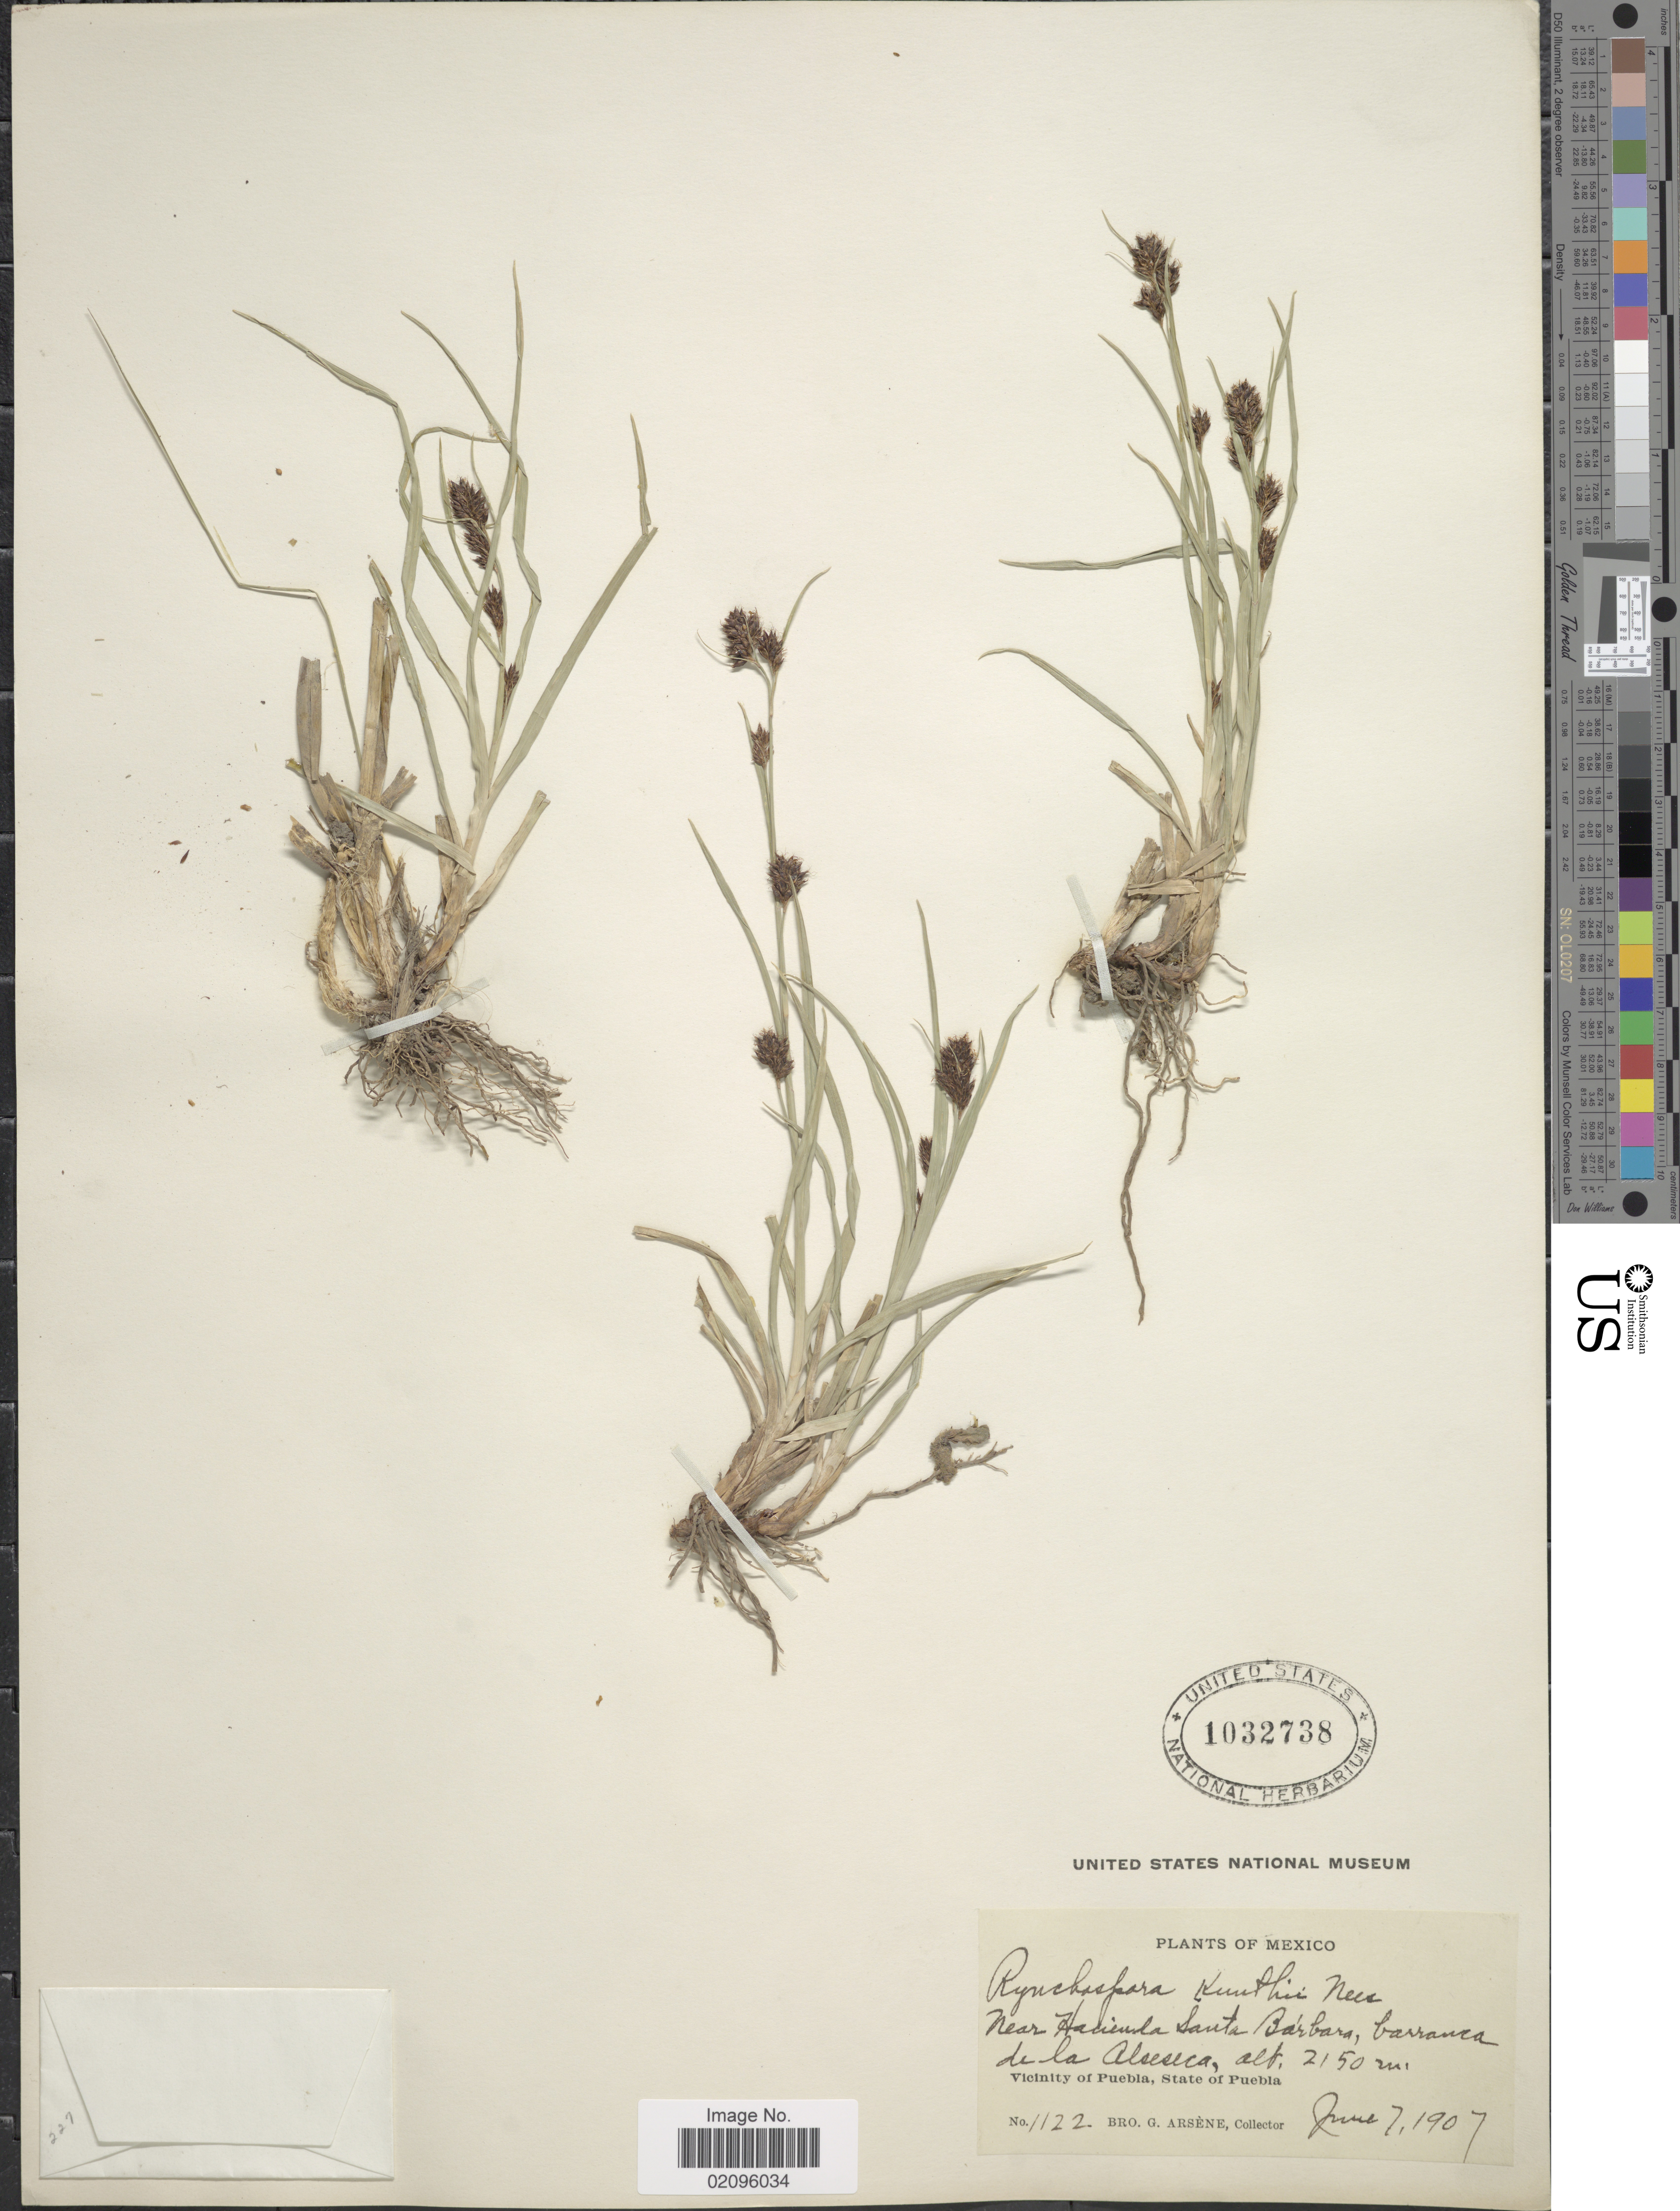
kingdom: Plantae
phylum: Tracheophyta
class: Liliopsida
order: Poales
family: Cyperaceae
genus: Rhynchospora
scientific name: Rhynchospora kunthii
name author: Nees ex Kunth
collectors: Bro. G. Arsène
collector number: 1122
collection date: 1907-01-07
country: Mexico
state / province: Puebla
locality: Near Hacienda Santa Barbara, barranca de la Alseseca, Vicinity of Puebla.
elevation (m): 2150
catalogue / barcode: US 1032738